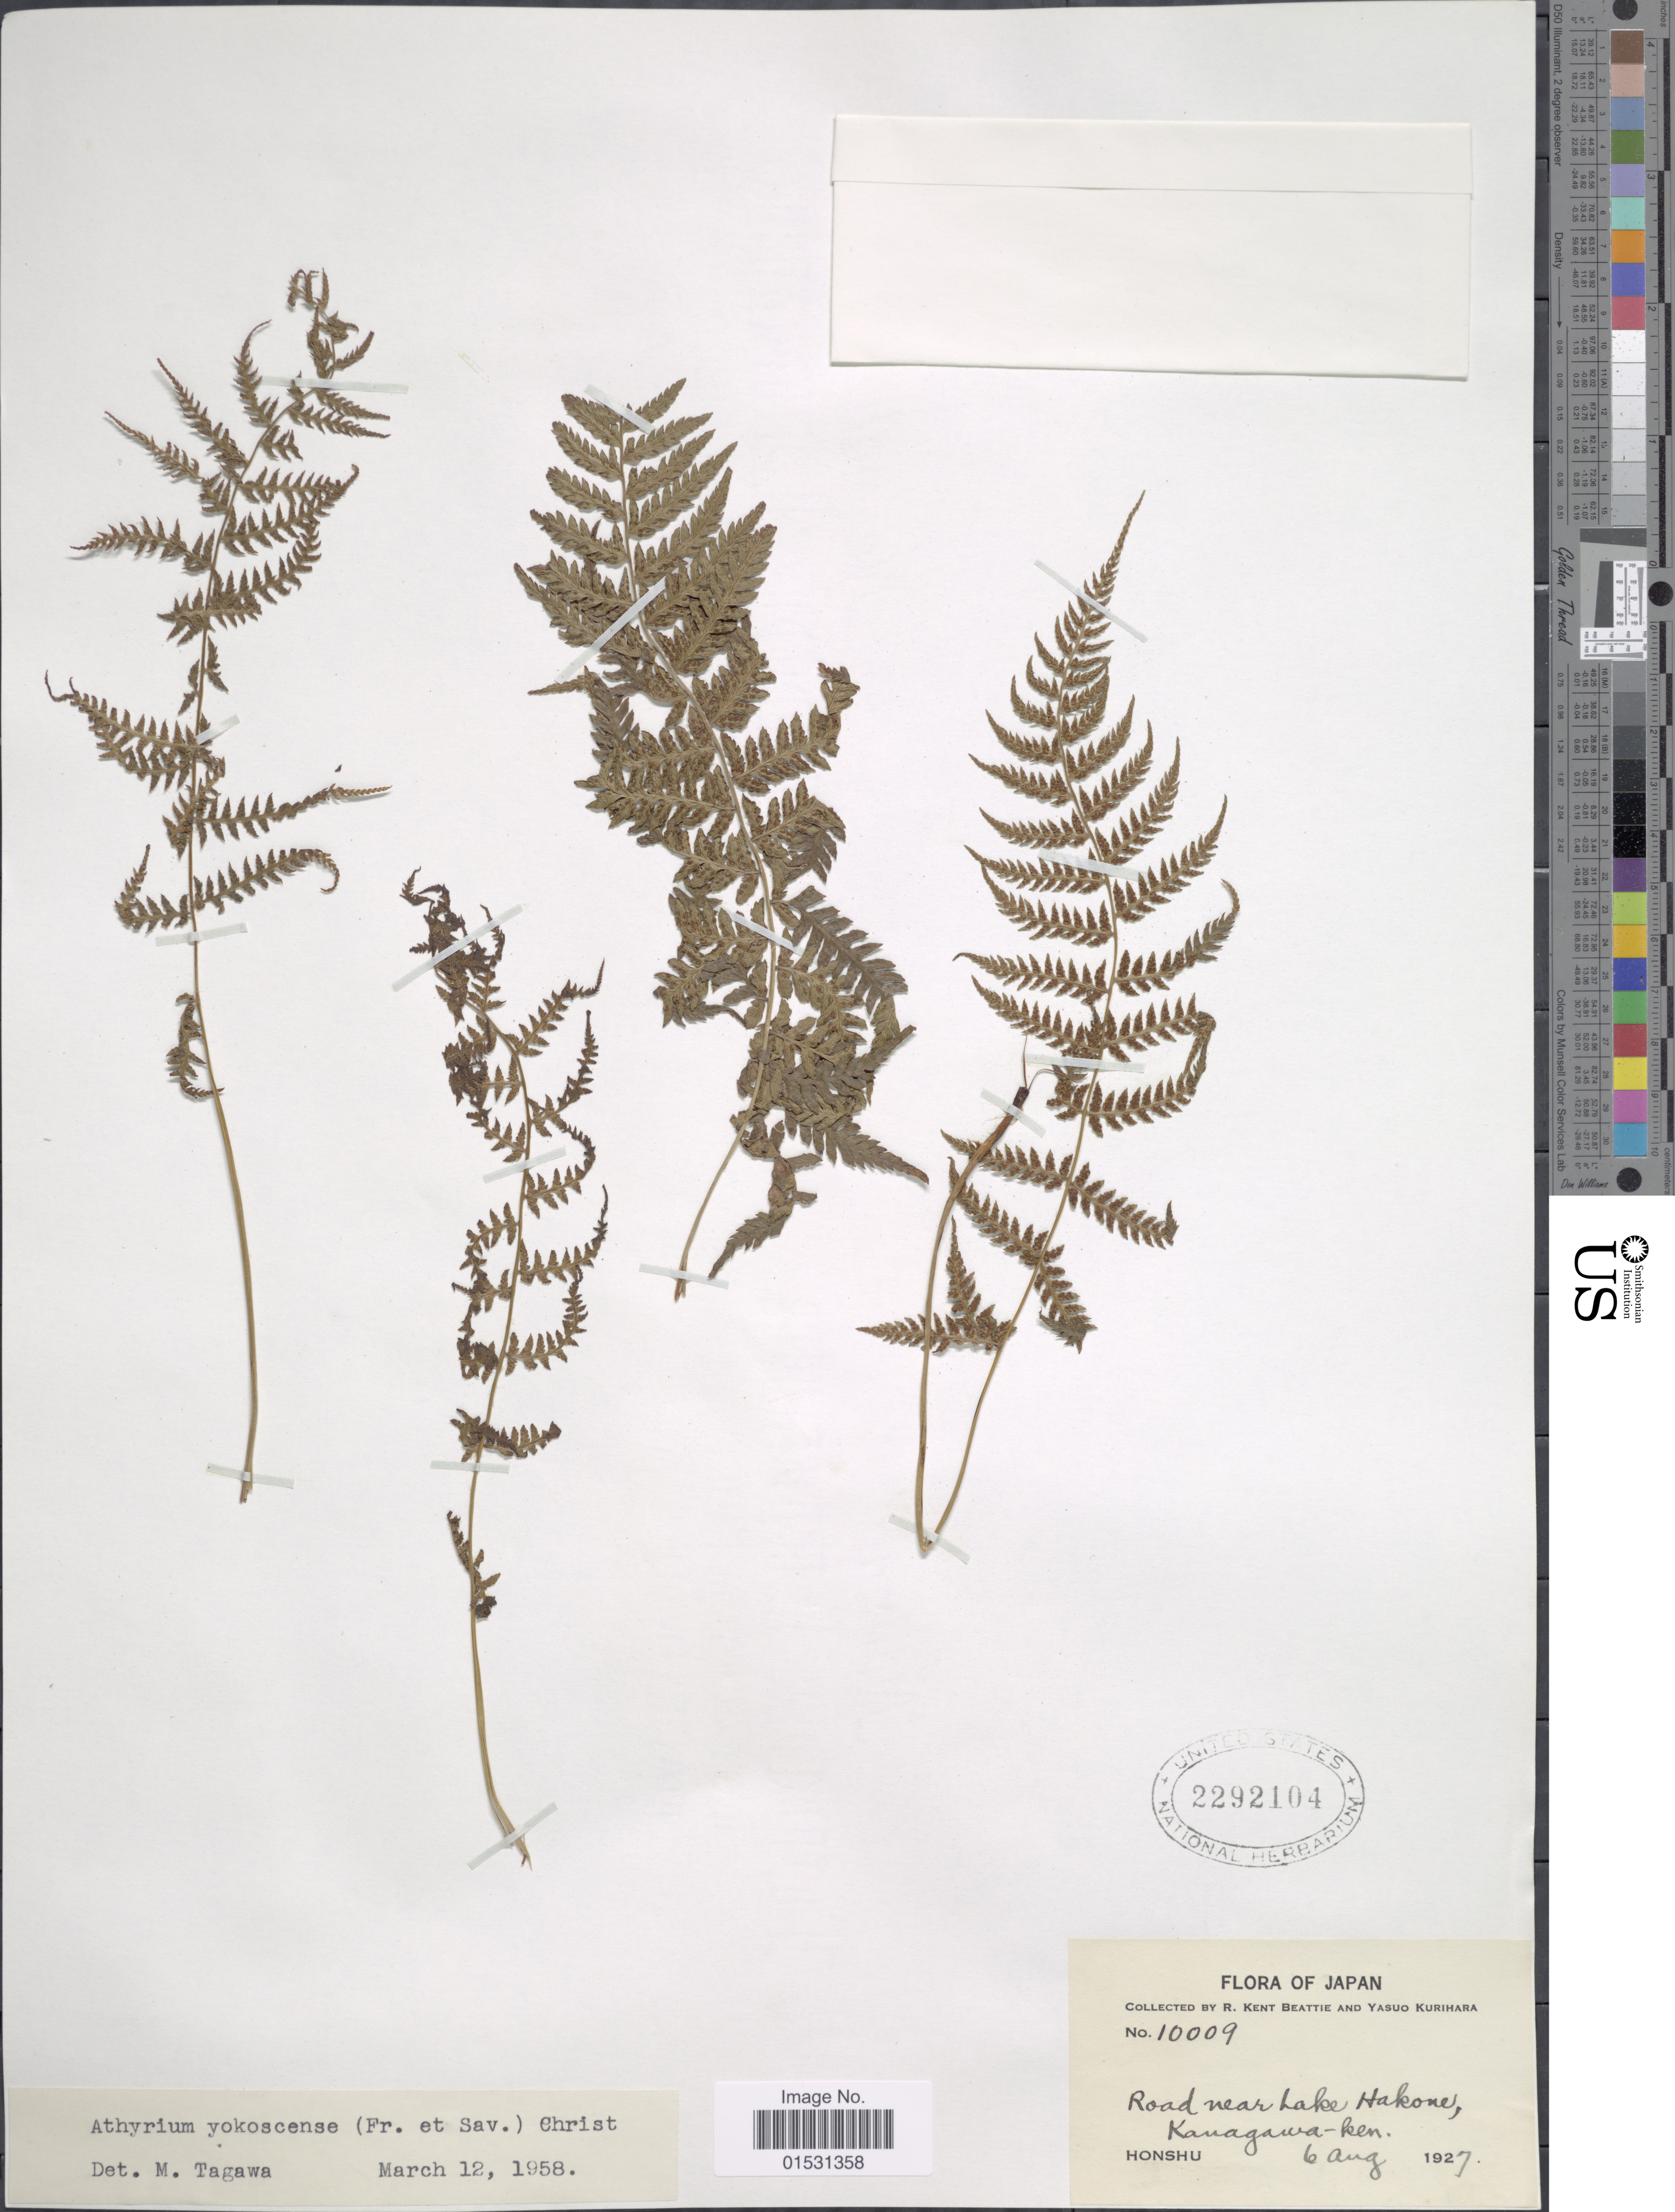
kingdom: Plantae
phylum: Tracheophyta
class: Polypodiopsida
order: Polypodiales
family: Athyriaceae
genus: Athyrium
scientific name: Athyrium yokoscense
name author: (Franch. & Sav.) Christ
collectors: R. K. Beattie & Y. Kurihara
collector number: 10009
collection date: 1927-08-06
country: Japan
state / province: Kanagawa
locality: Road near Lake Hakone. Kanagawa-ken. Honshu.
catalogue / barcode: US 2292104